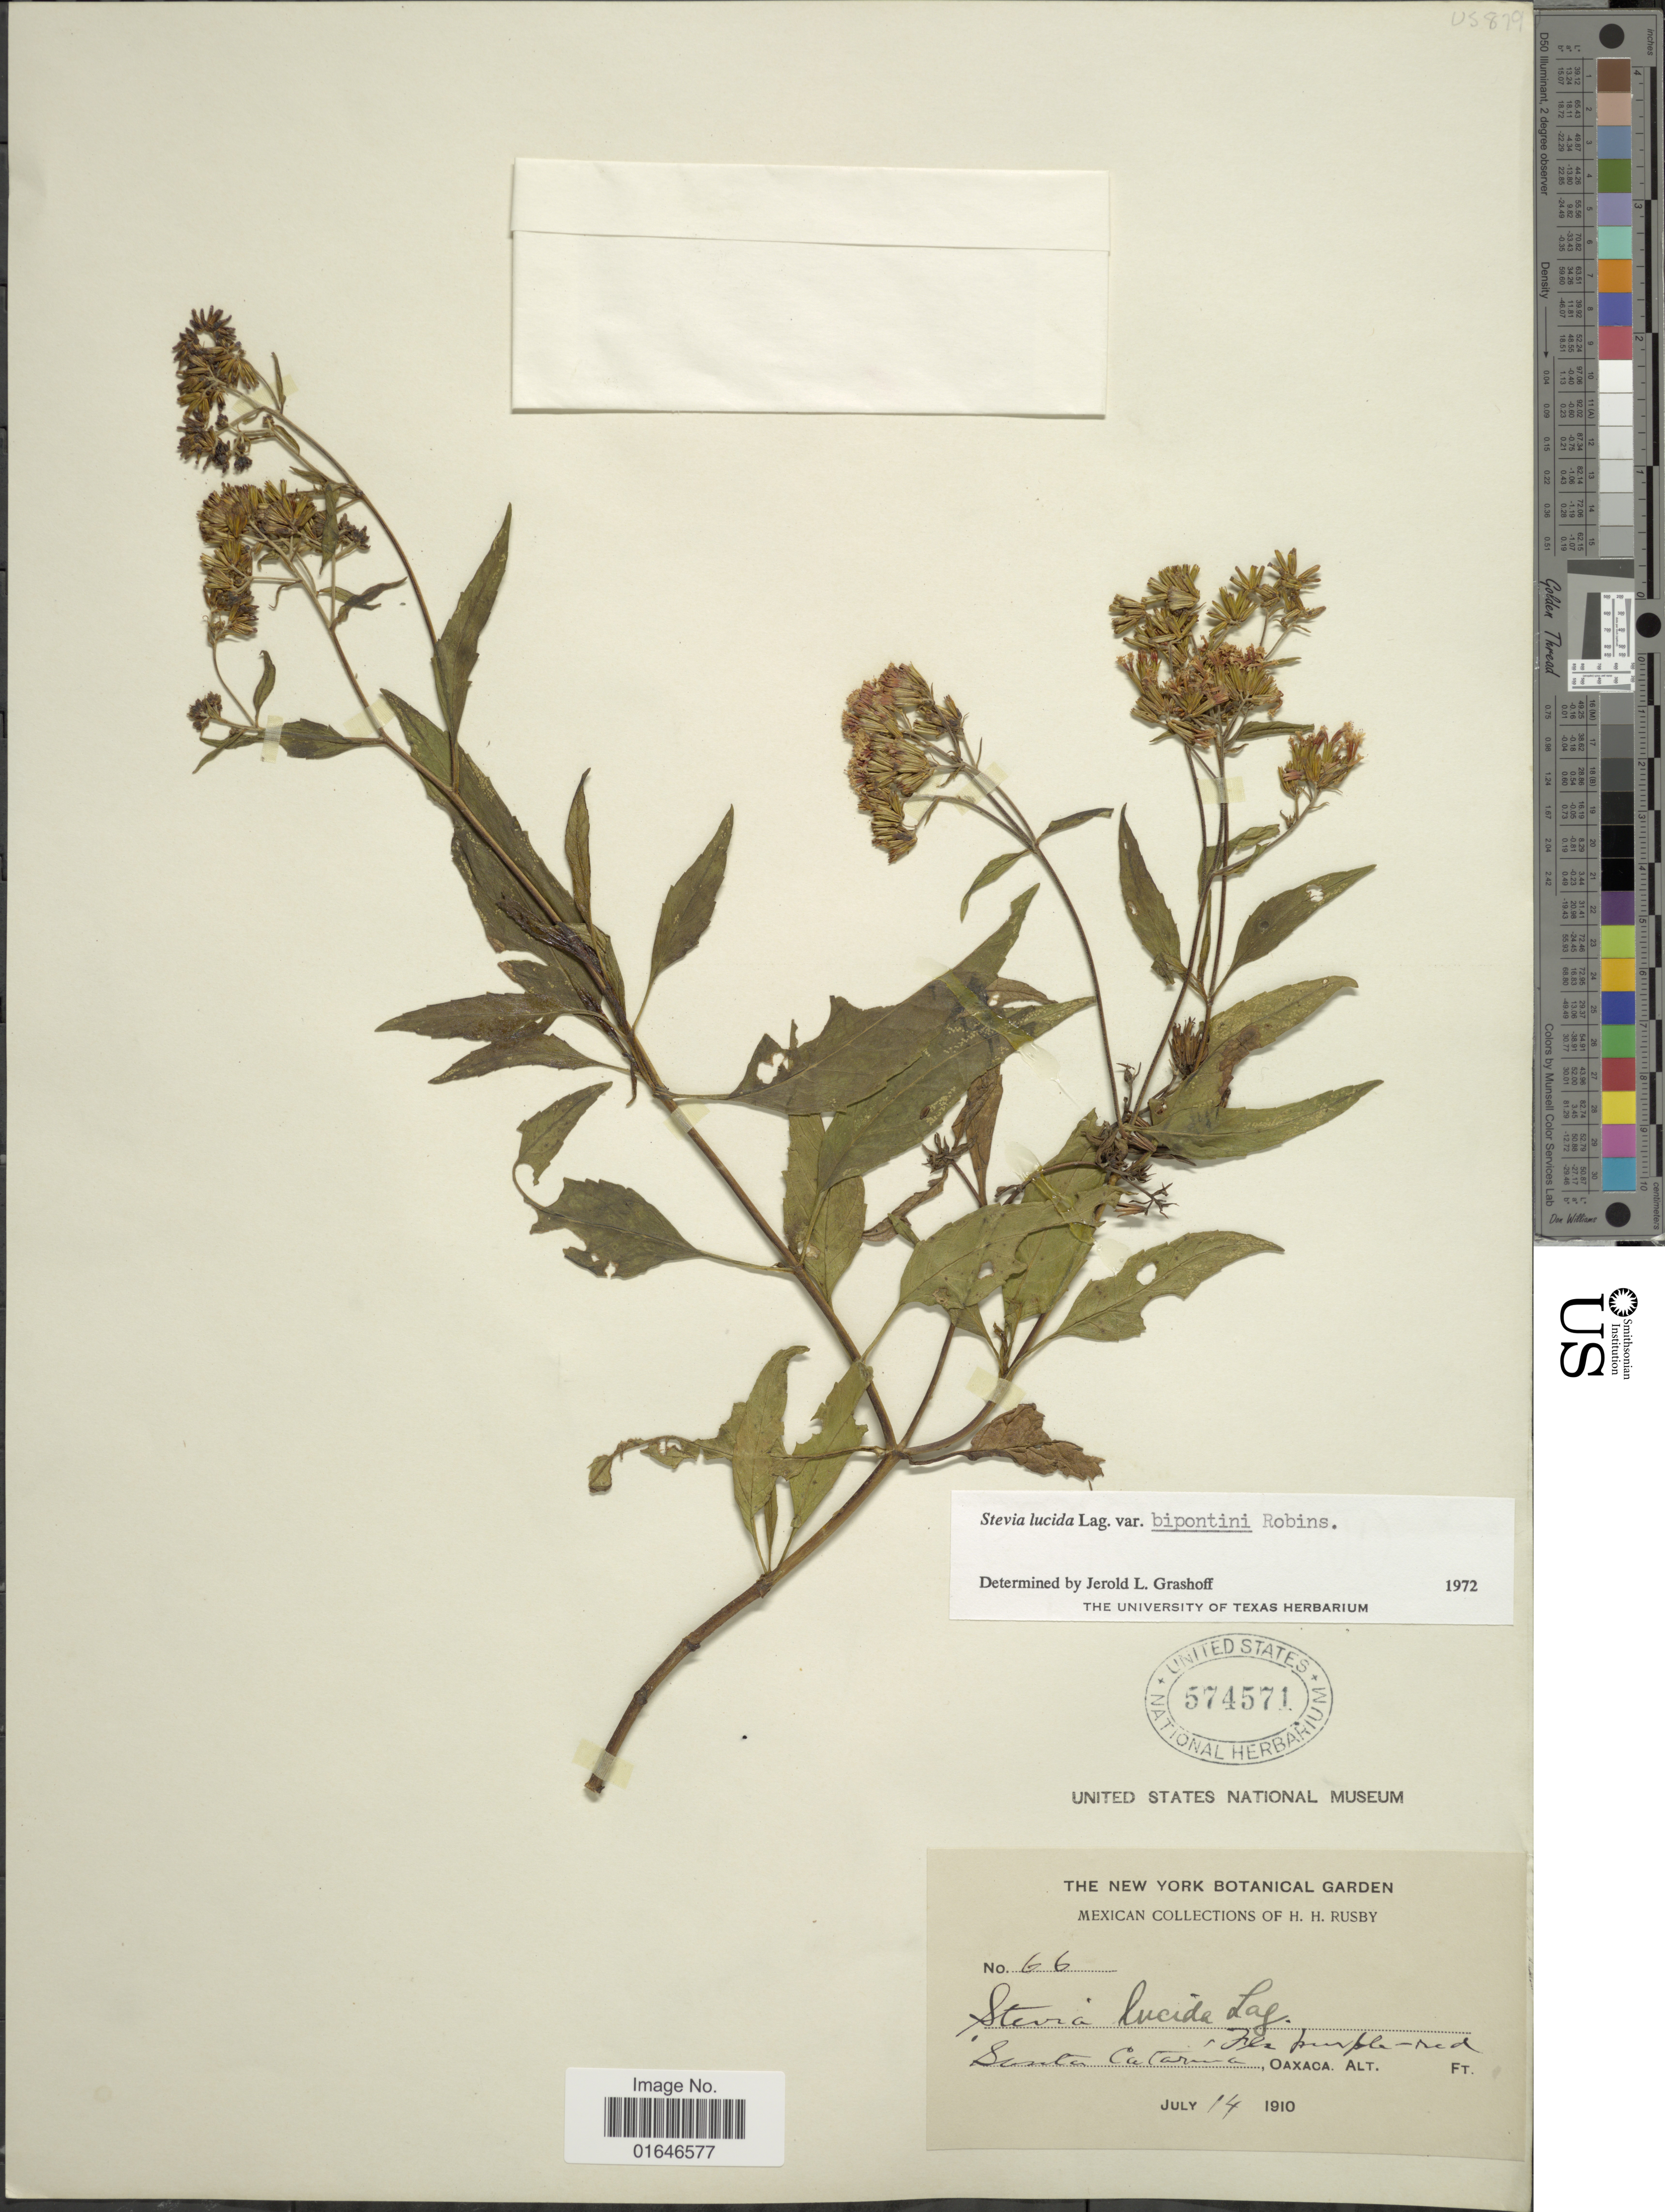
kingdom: Plantae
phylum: Tracheophyta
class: Magnoliopsida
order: Asterales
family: Asteraceae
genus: Stevia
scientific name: Stevia lucida var. bipontini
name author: B.L. Rob.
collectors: H. H. Rusby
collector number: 66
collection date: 1910-07-14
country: Mexico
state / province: Oaxaca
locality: Santa Catarina.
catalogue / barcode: US 574571